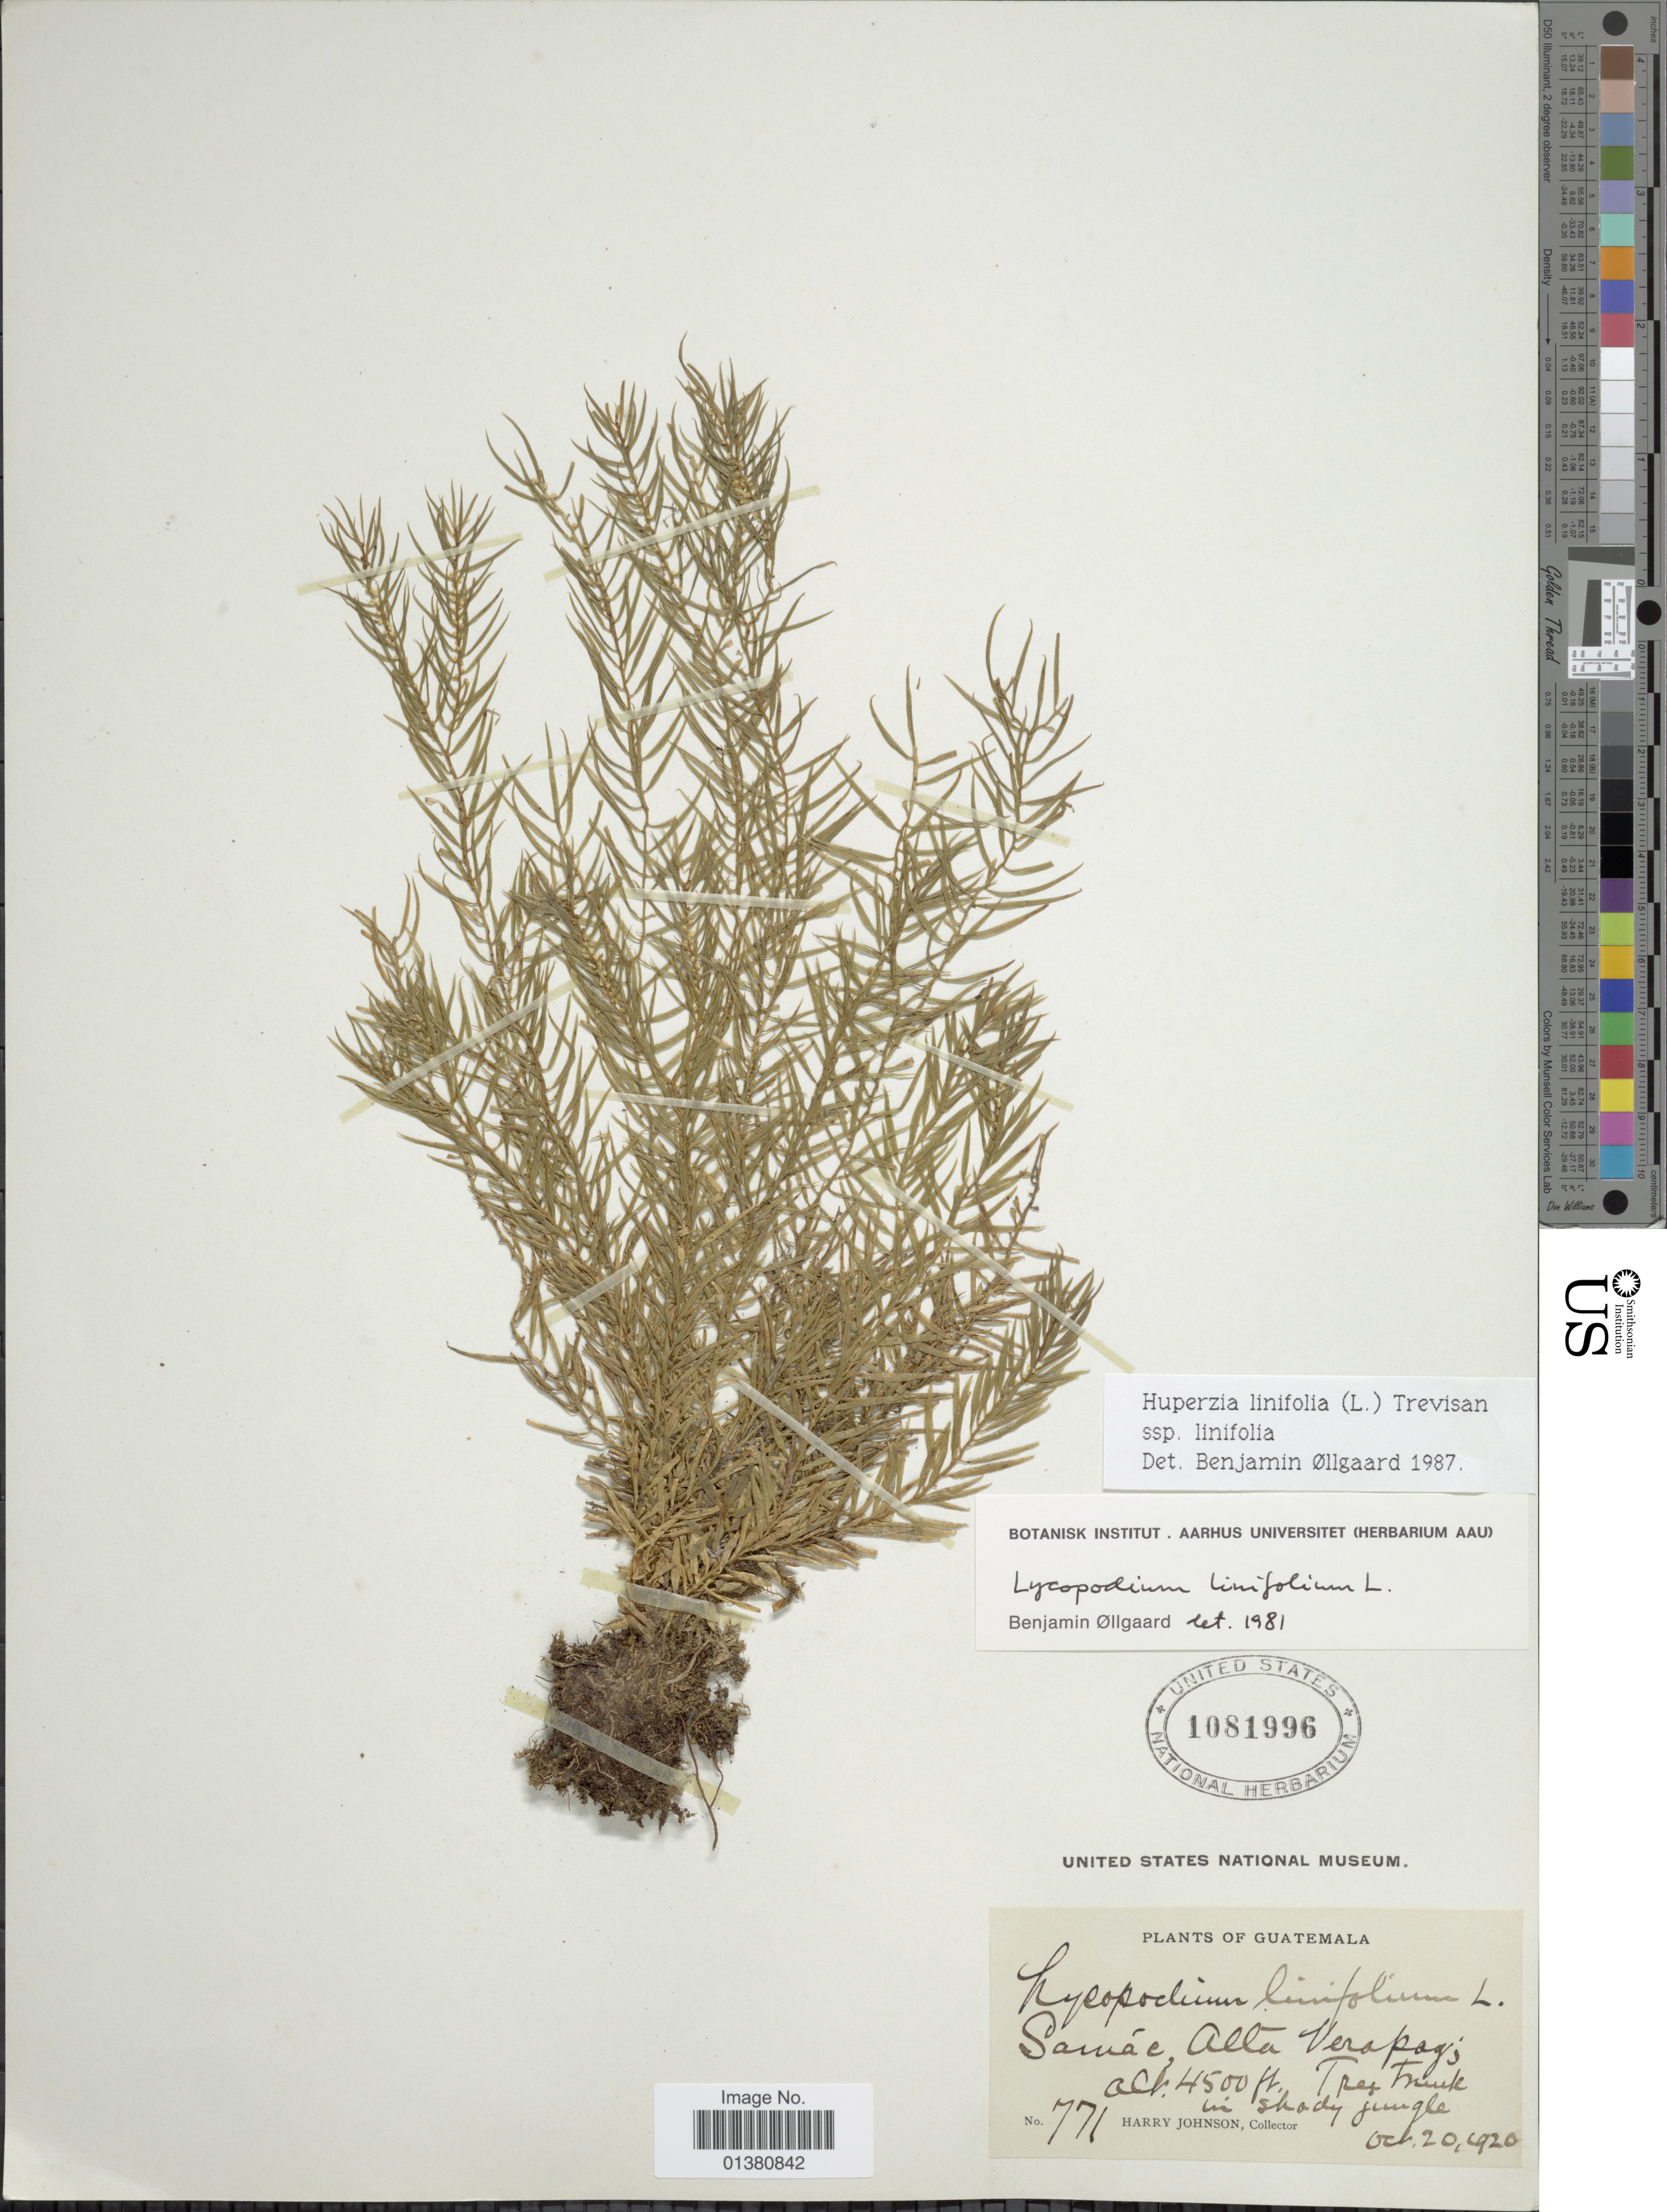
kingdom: Plantae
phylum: Tracheophyta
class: Lycopodiopsida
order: Lycopodiales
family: Lycopodiaceae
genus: Phlegmariurus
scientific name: Phlegmariurus linifolius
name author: (L.) B. Øllg.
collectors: H. Johnson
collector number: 771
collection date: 1920-10-20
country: Guatemala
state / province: Alta Verapaz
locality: Samáe,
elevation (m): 1372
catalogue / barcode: US 1081996